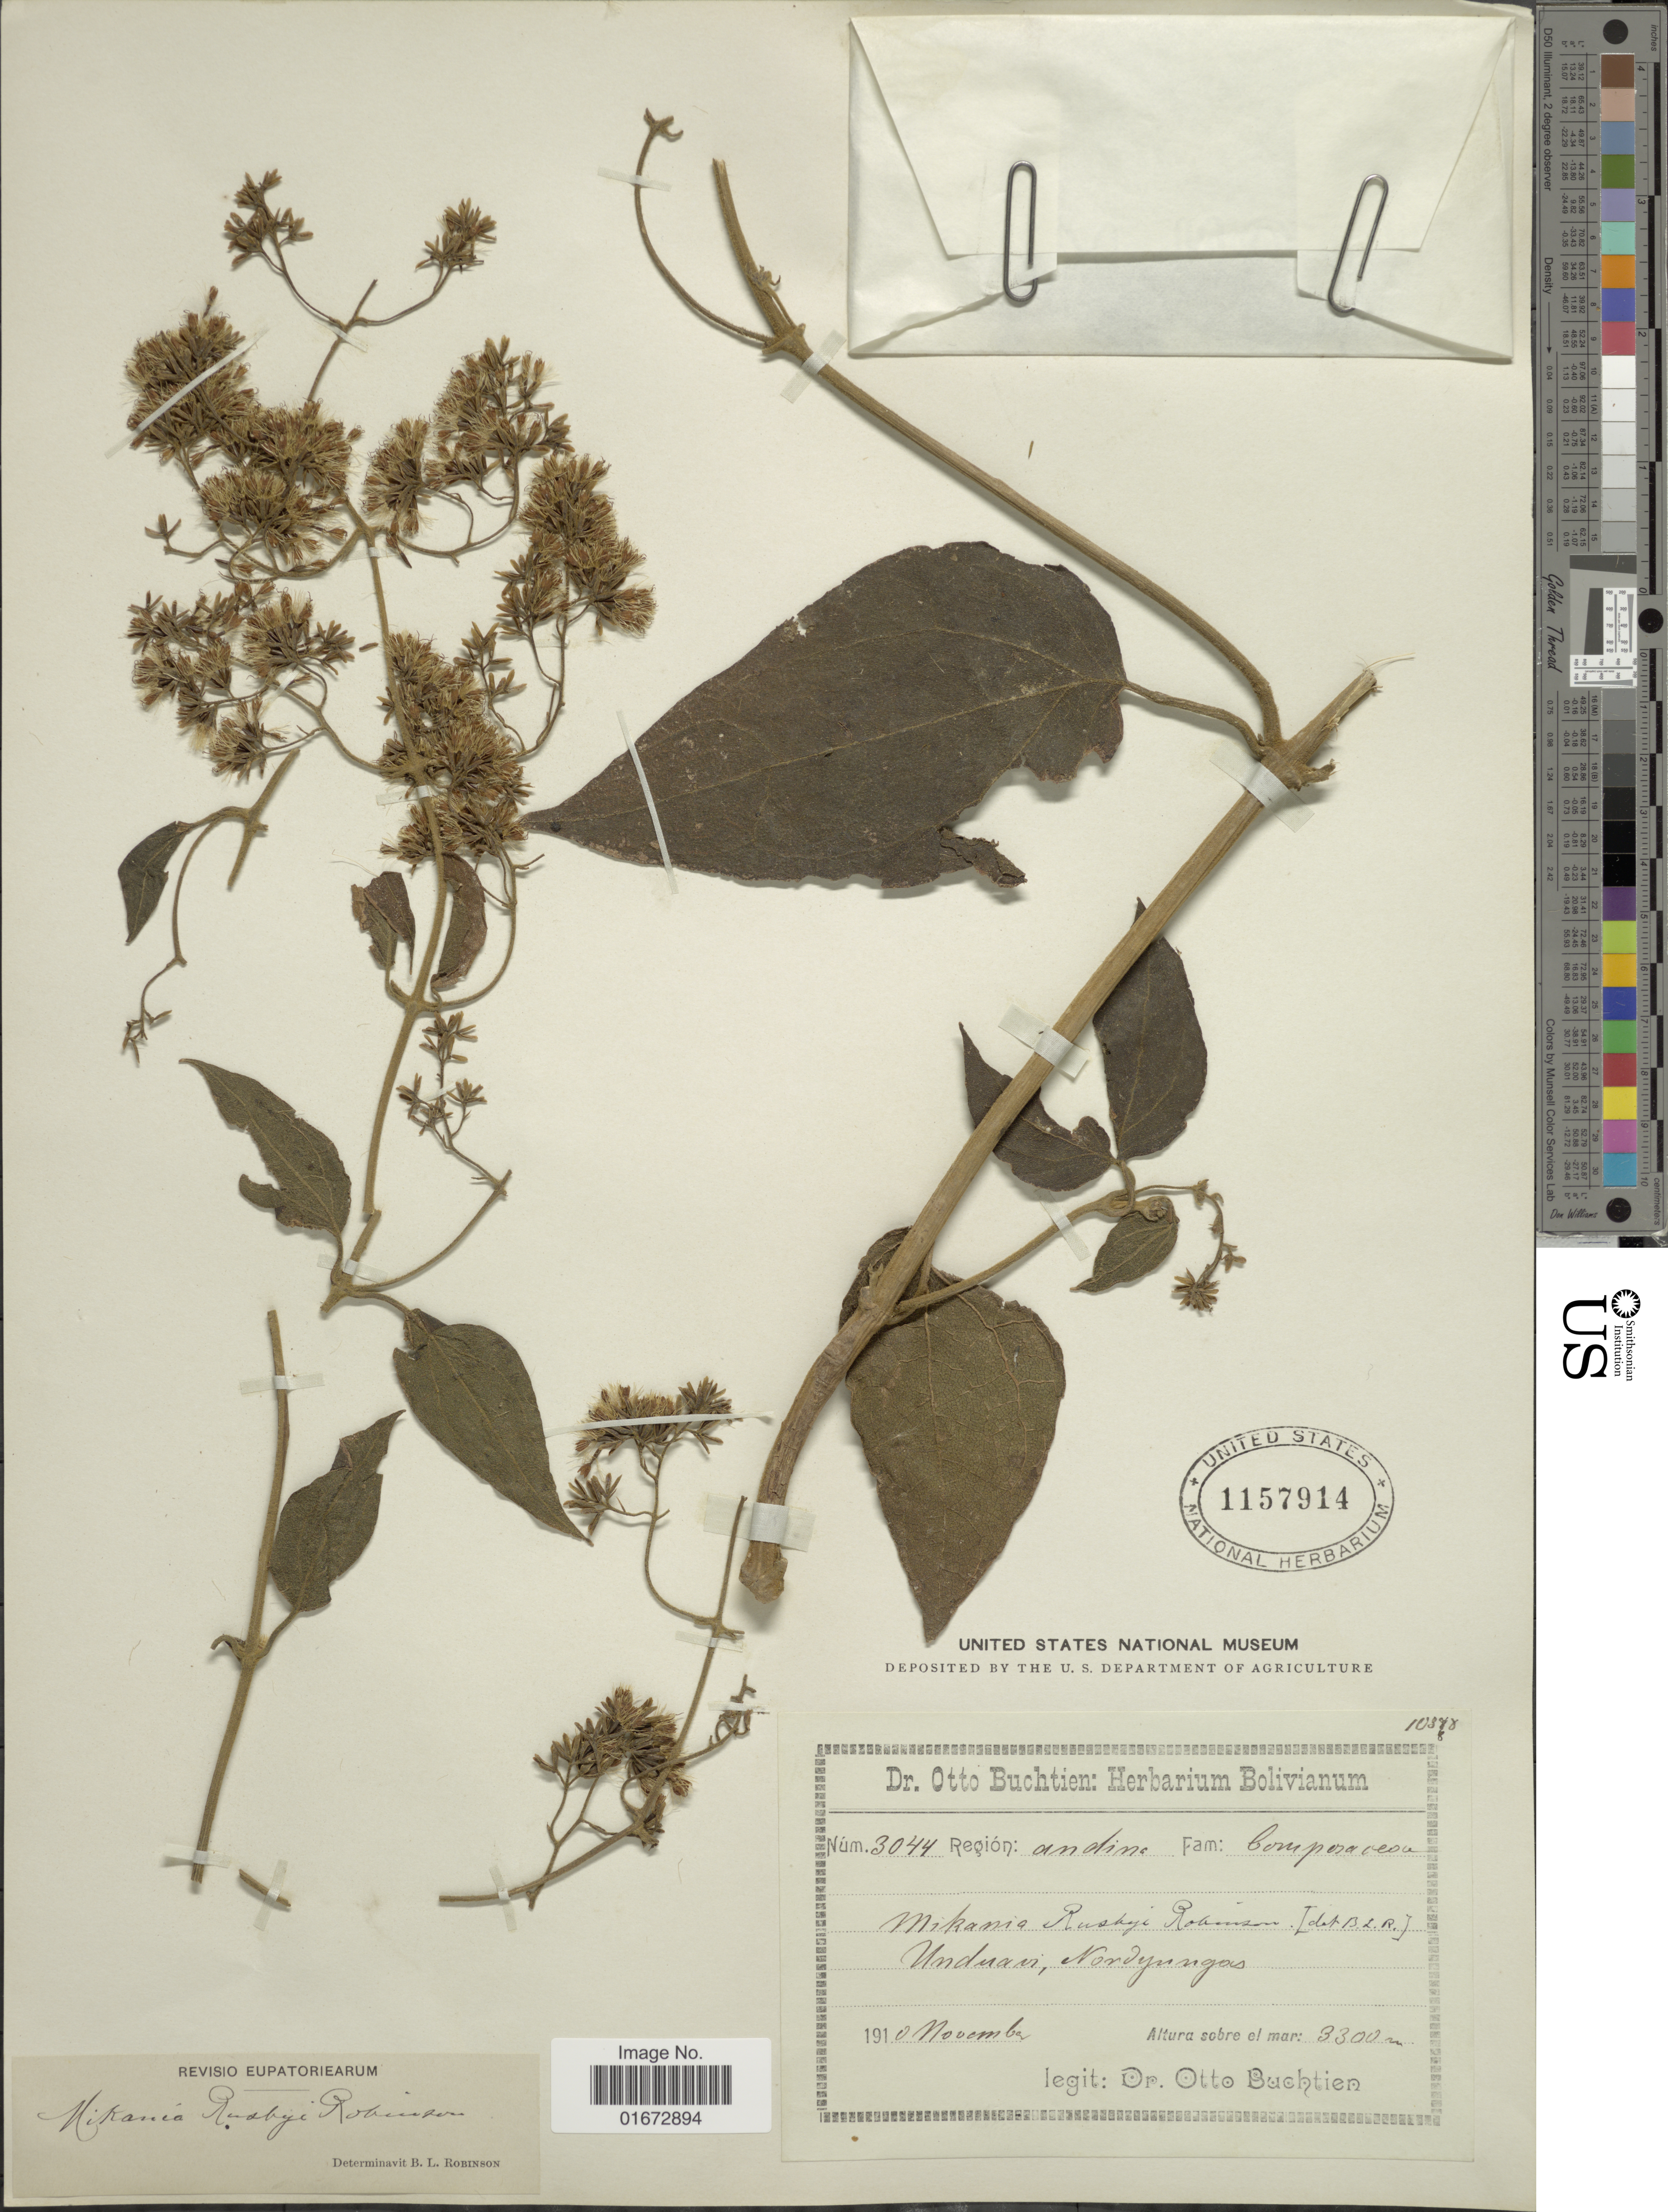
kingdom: Plantae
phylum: Tracheophyta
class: Magnoliopsida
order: Asterales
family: Asteraceae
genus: Mikania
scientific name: Mikania rusbyi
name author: B.L. Rob.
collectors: O. Buchtien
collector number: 3044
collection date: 1910-11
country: Bolivia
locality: Región: andine. Unduavi, Nordyungas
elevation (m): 3300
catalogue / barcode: US 1157914